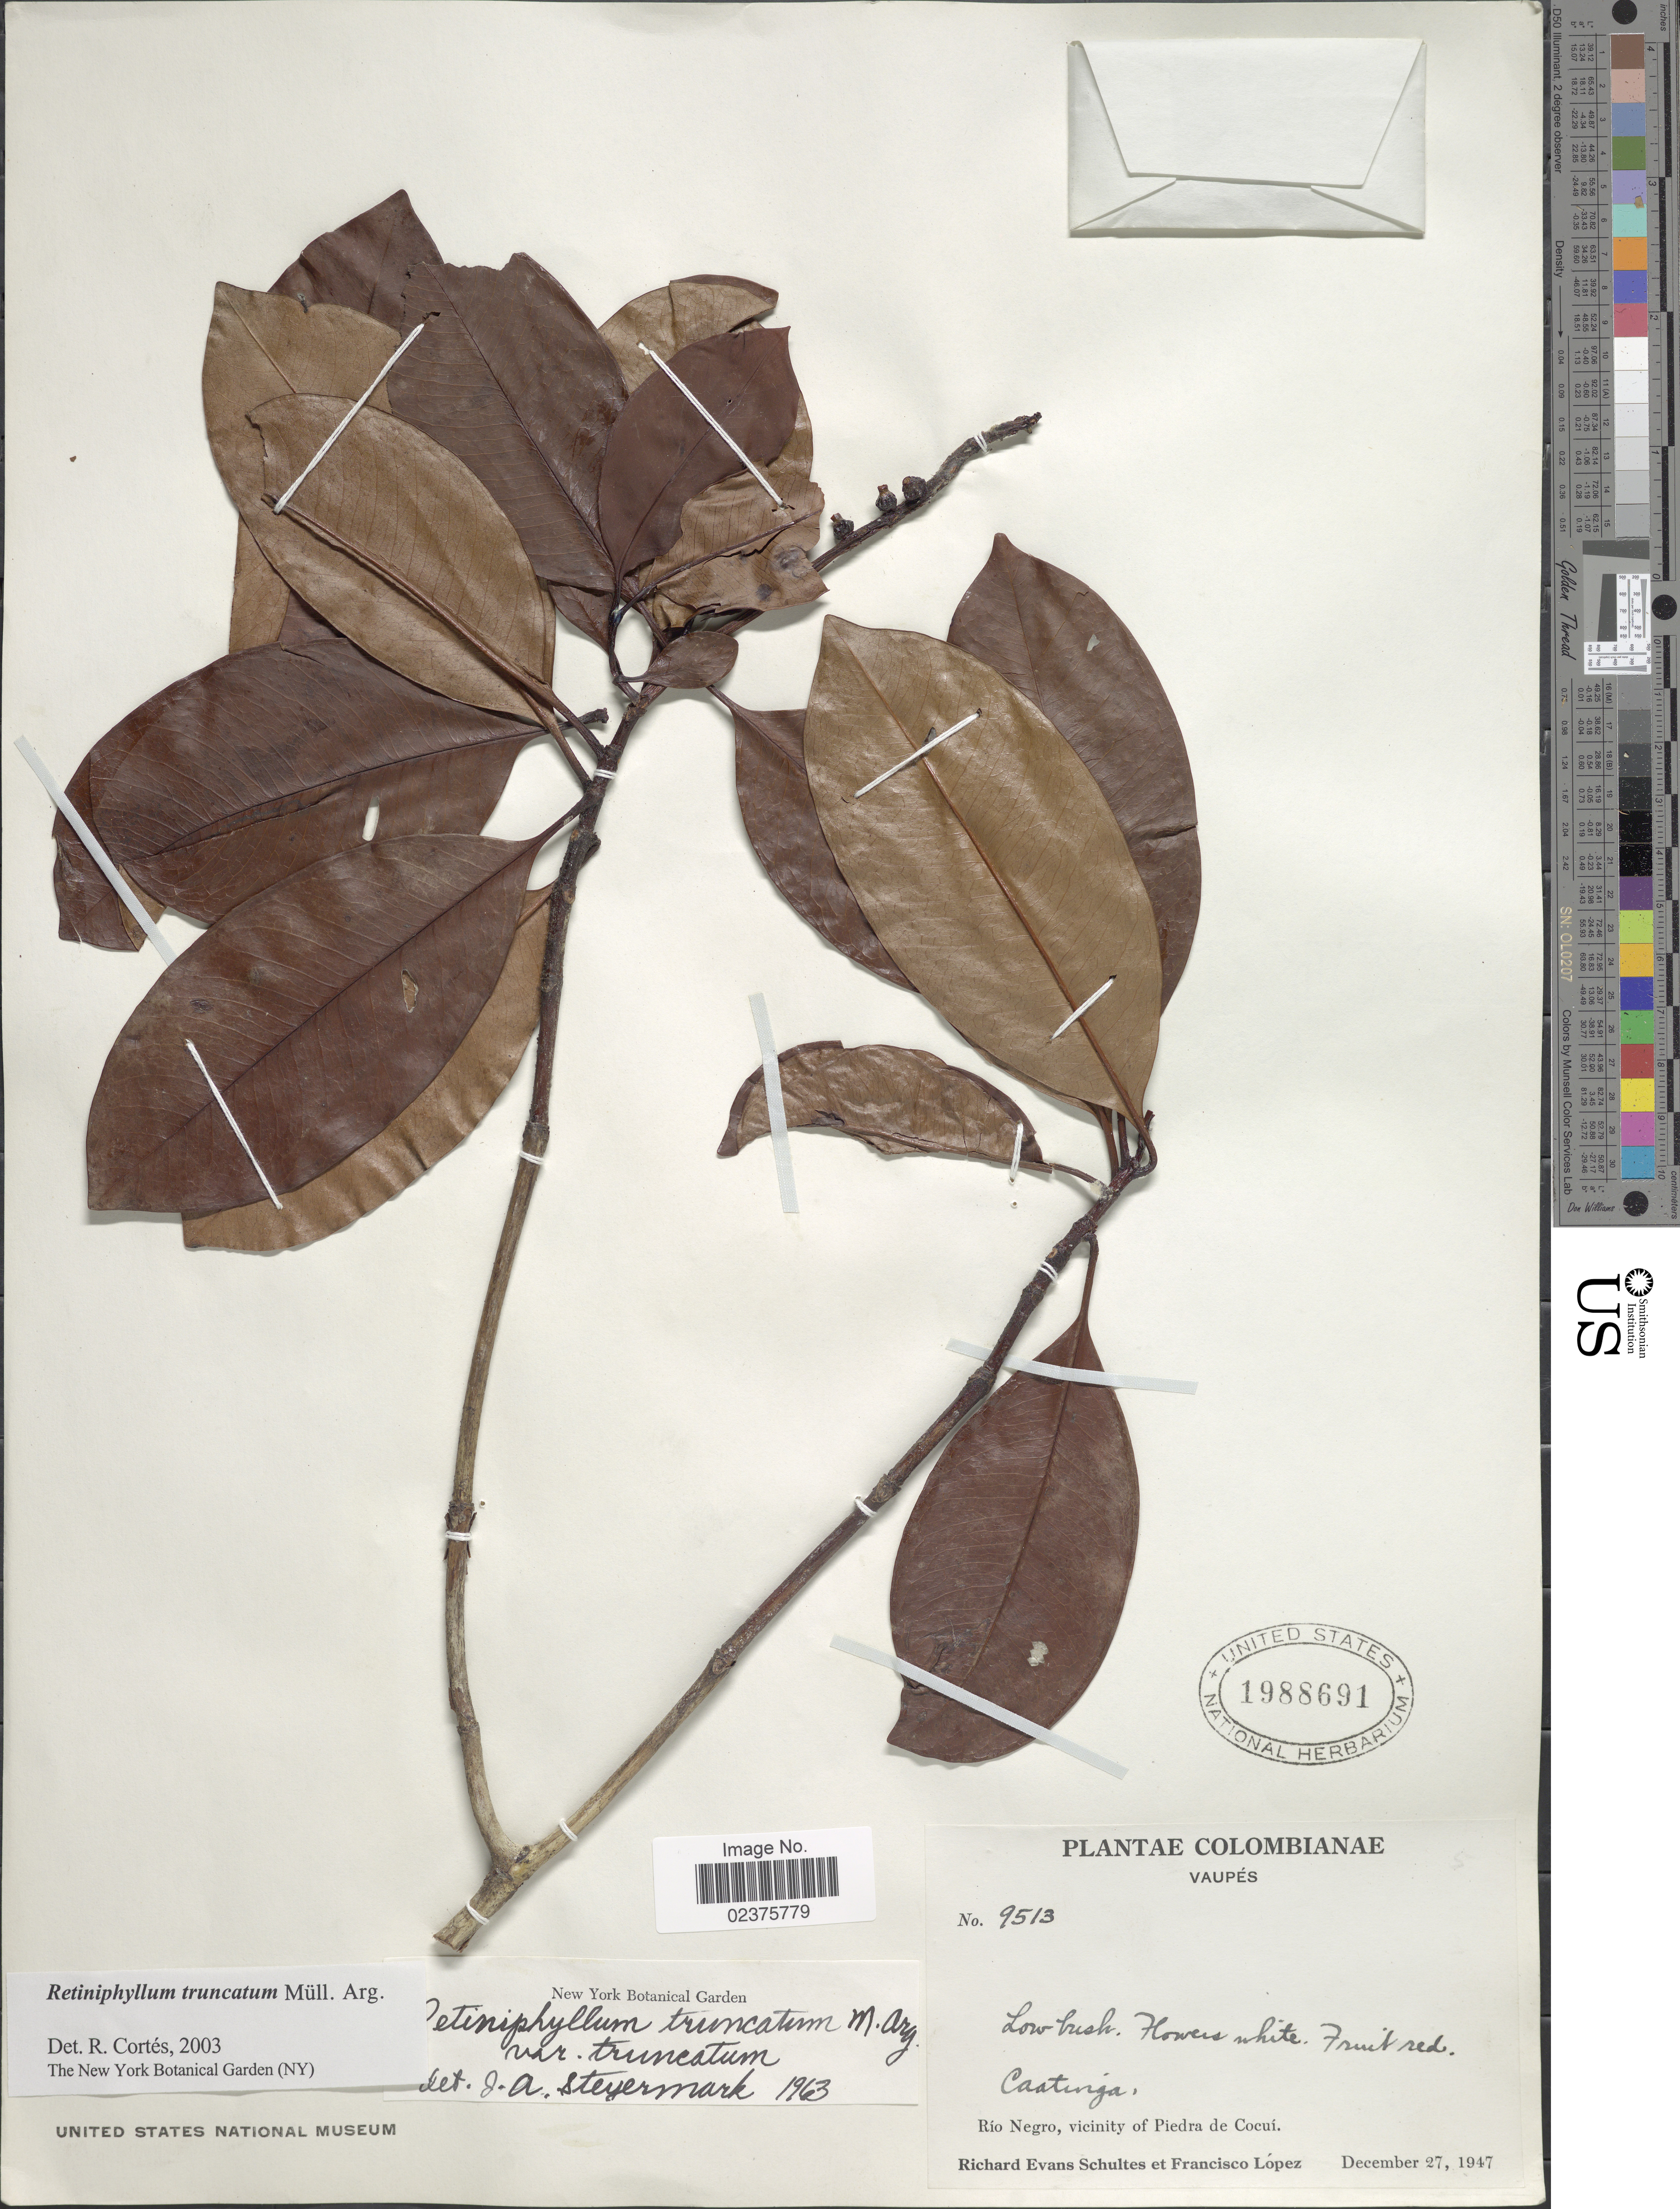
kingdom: Plantae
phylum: Tracheophyta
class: Magnoliopsida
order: Gentianales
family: Rubiaceae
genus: Retiniphyllum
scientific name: Retiniphyllum truncatum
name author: Müll. Arg.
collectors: R. E. Schultes & F. Lopéz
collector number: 9513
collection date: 1947-12-27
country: Colombia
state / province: Vaupés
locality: Caotinga, Rio Negro, vicinity of Piedra de Cocui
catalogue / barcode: US 1988691